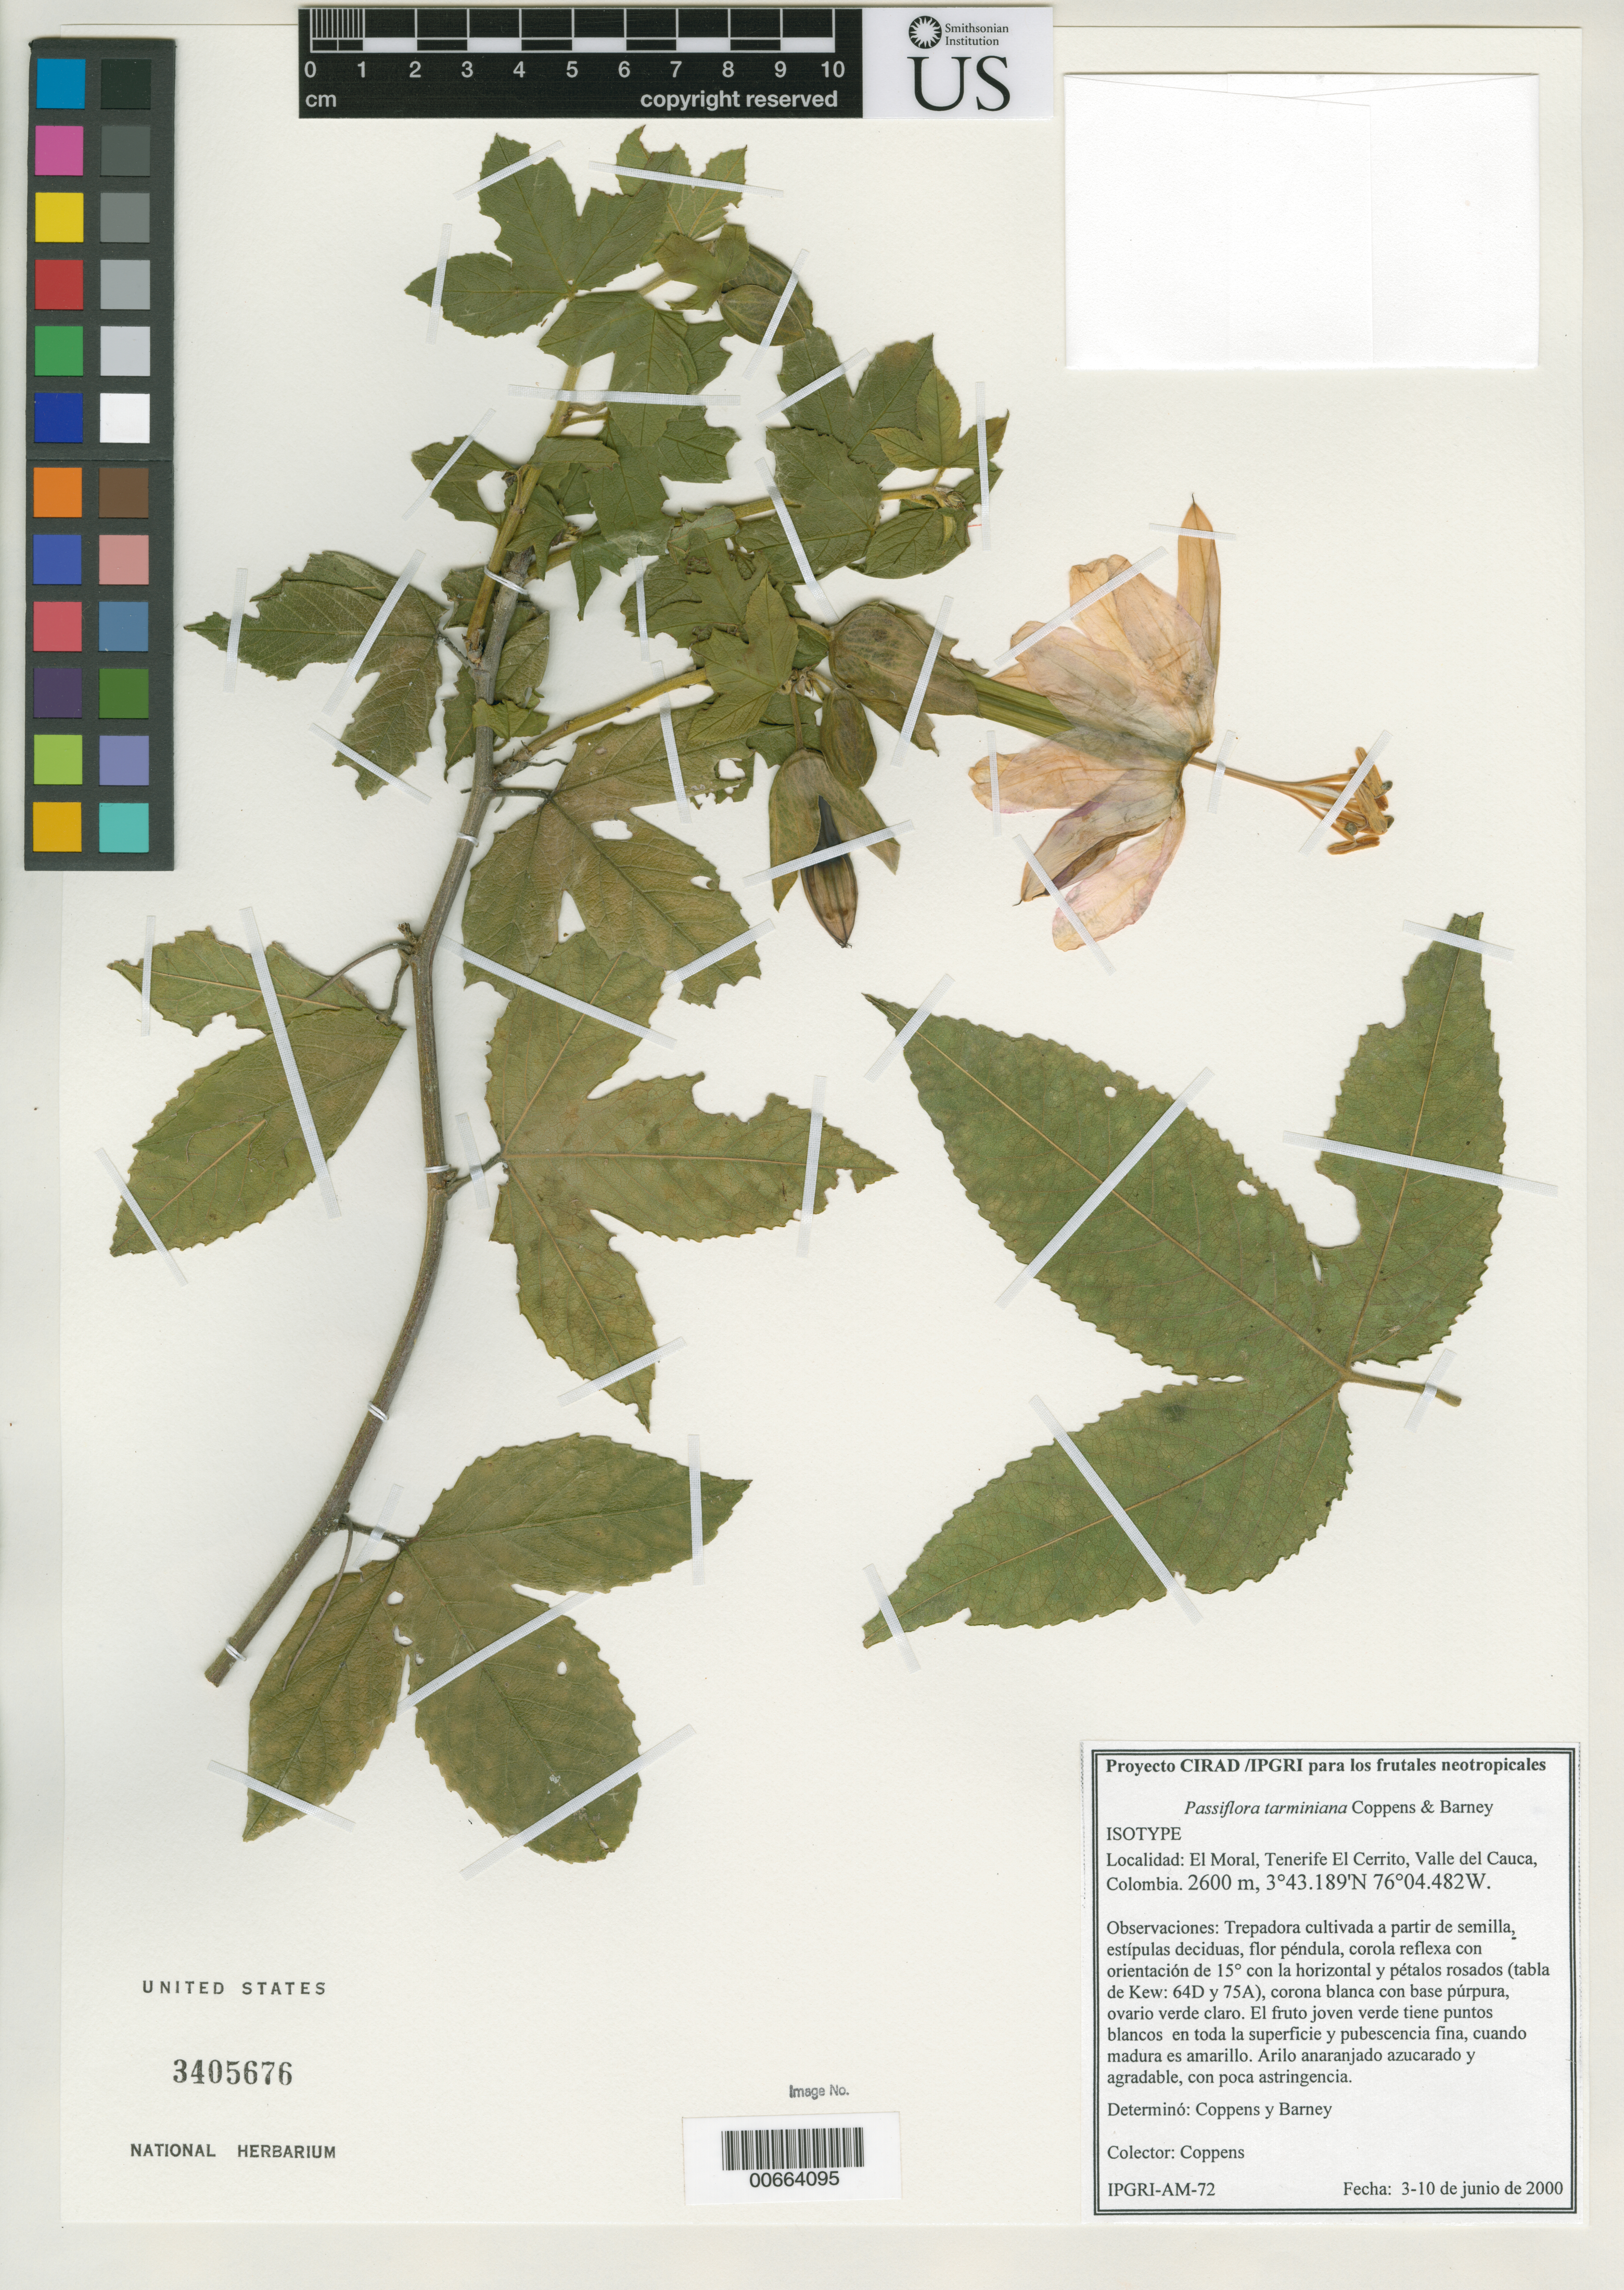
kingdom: Plantae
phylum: Tracheophyta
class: Magnoliopsida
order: Malpighiales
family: Passifloraceae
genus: Passiflora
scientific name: Passiflora tarminiana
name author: Coppens & V.E. Barney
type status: Isotype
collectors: G. Coppens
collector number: IPGRI-AM-72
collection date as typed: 03 Jun 2000 to 10 Jun 2000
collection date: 2000-06-03/2000-06-10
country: Colombia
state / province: Valle del Cauca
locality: Tenerife, El Cerrito, El Moral.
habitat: Trepodora cultivada a partir de semilla espitulas deciduas.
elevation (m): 2600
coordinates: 3 43.189 N, 76 04.482 W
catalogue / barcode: US 3405676